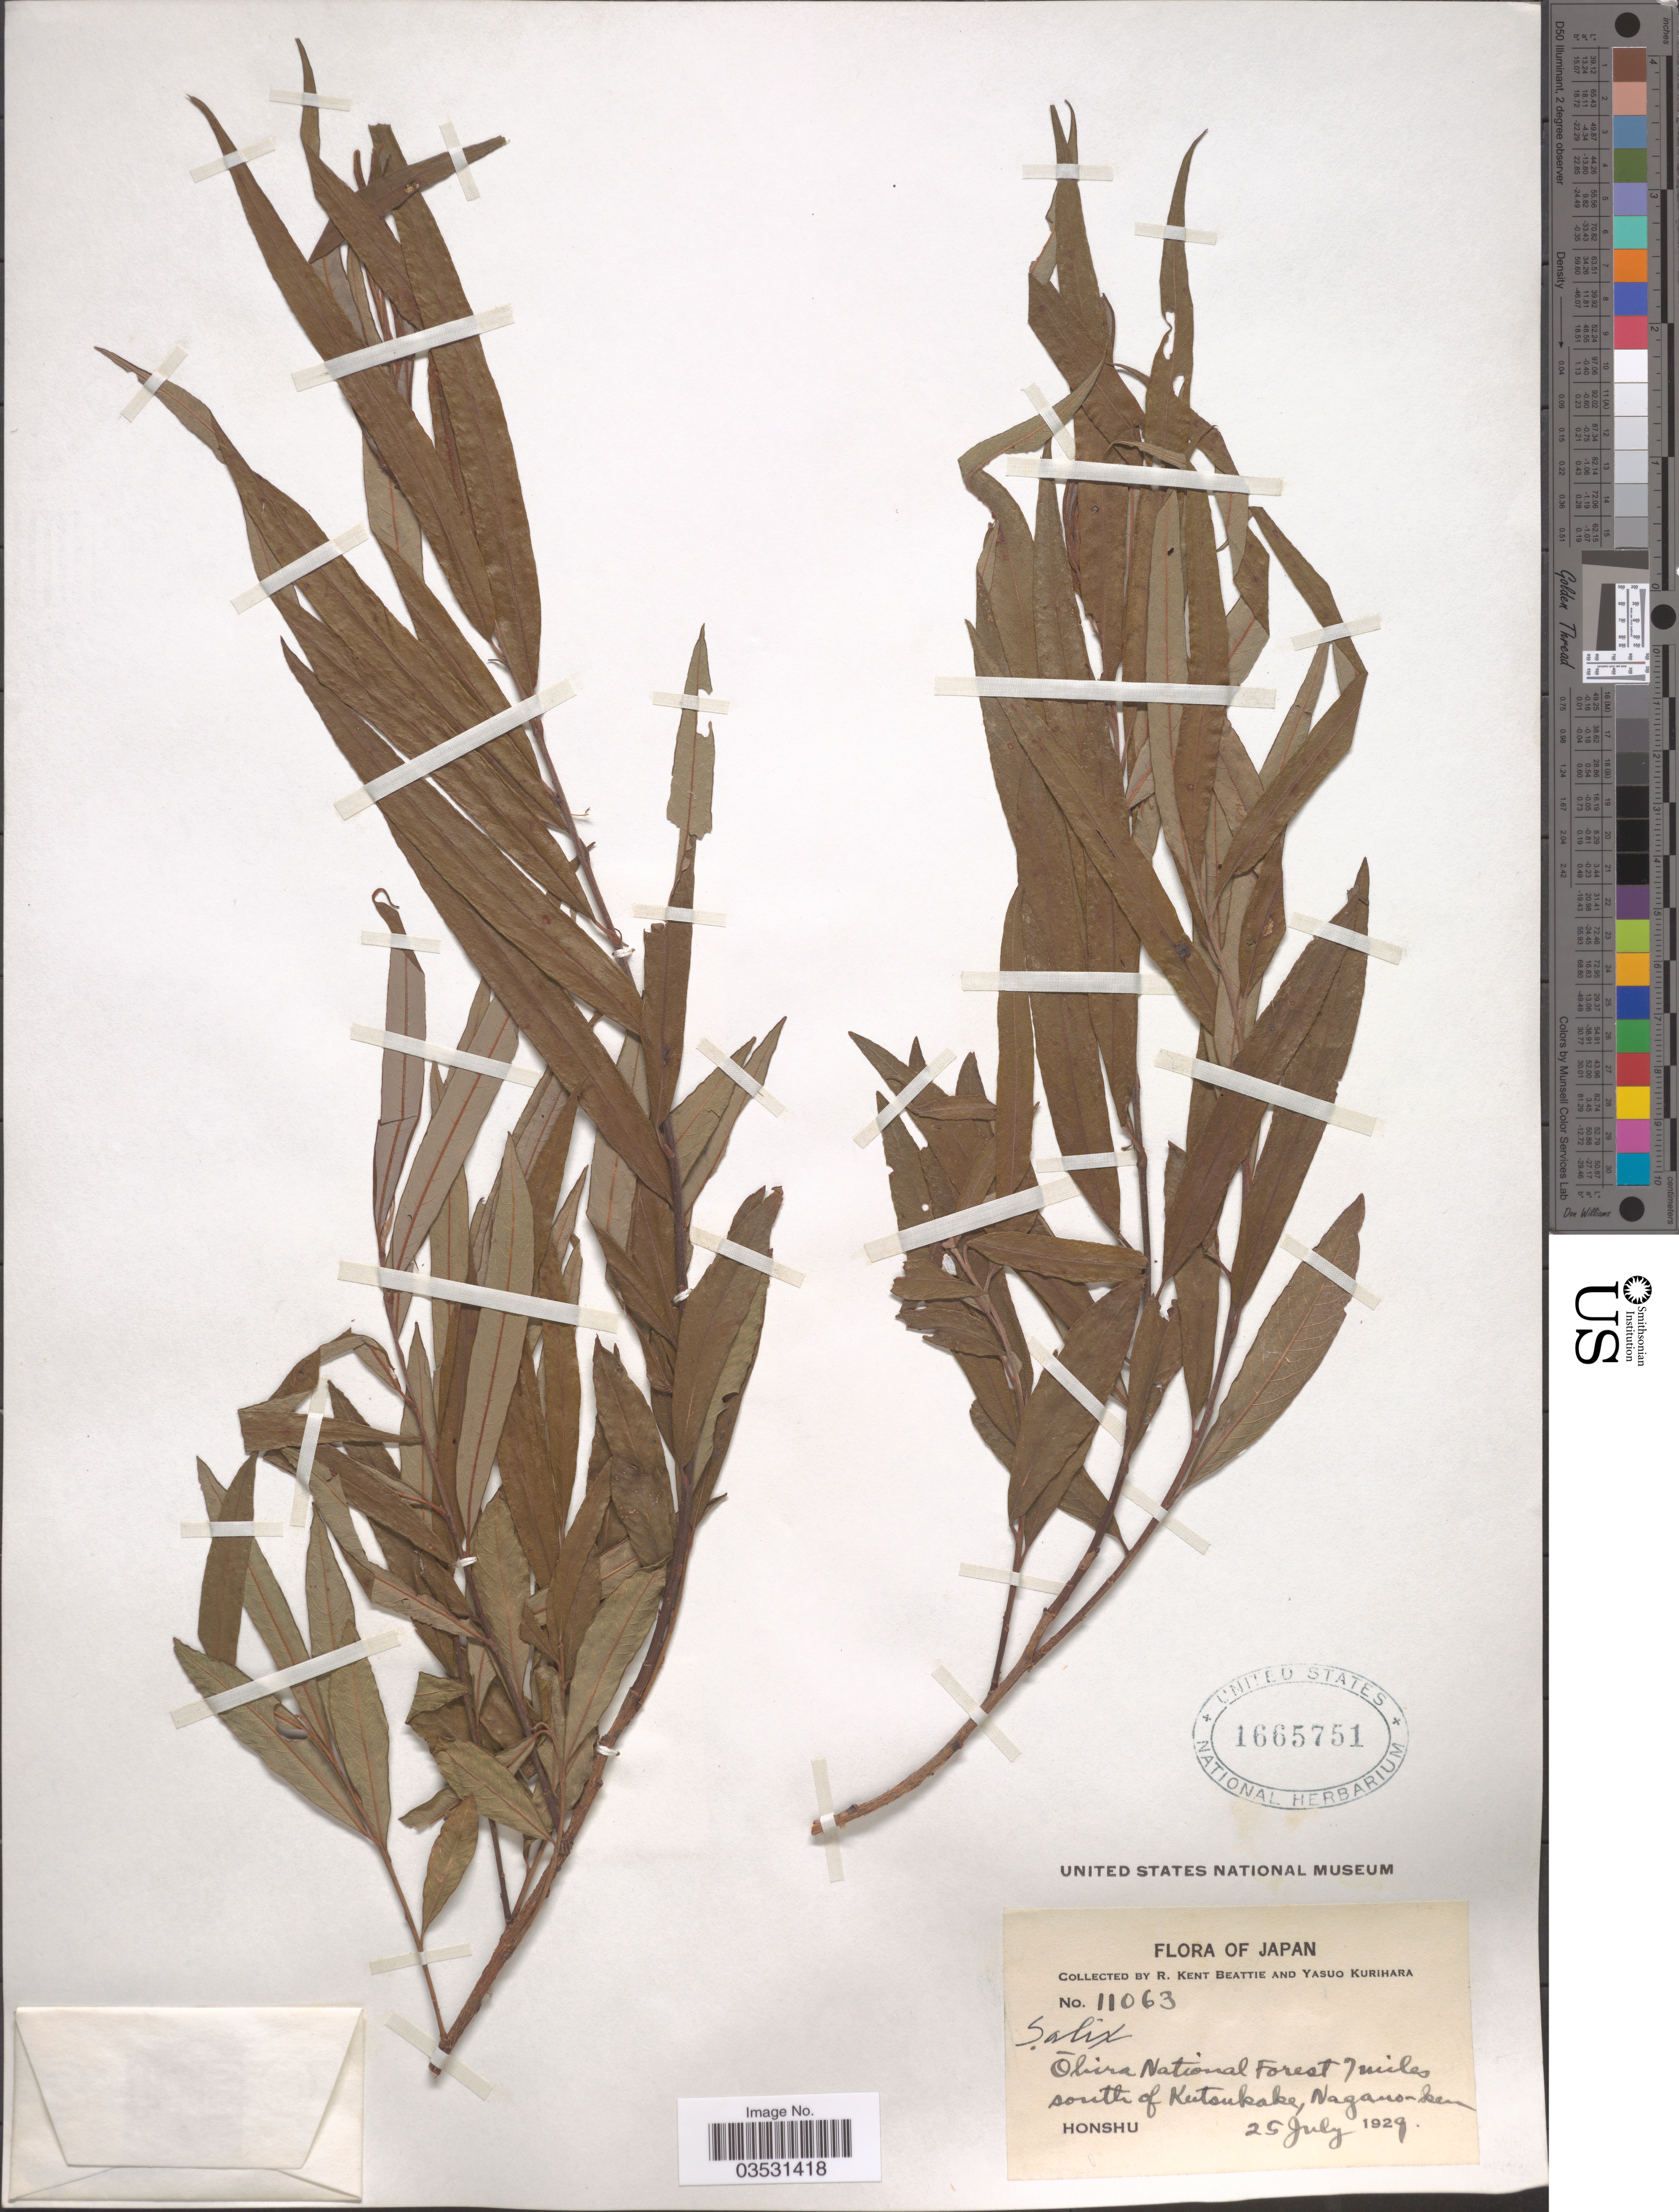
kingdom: Plantae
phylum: Tracheophyta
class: Magnoliopsida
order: Malpighiales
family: Salicaceae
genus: Salix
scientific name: Salix cordata x S. sericea Marshall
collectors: R. K. Beattie & Y. Kurihara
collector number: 11063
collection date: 1929-07-25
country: Japan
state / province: Nagano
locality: Ohira National Forest 7 miles south of Kutsukake, Nagano-ken. Honshu.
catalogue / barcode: US 1665751